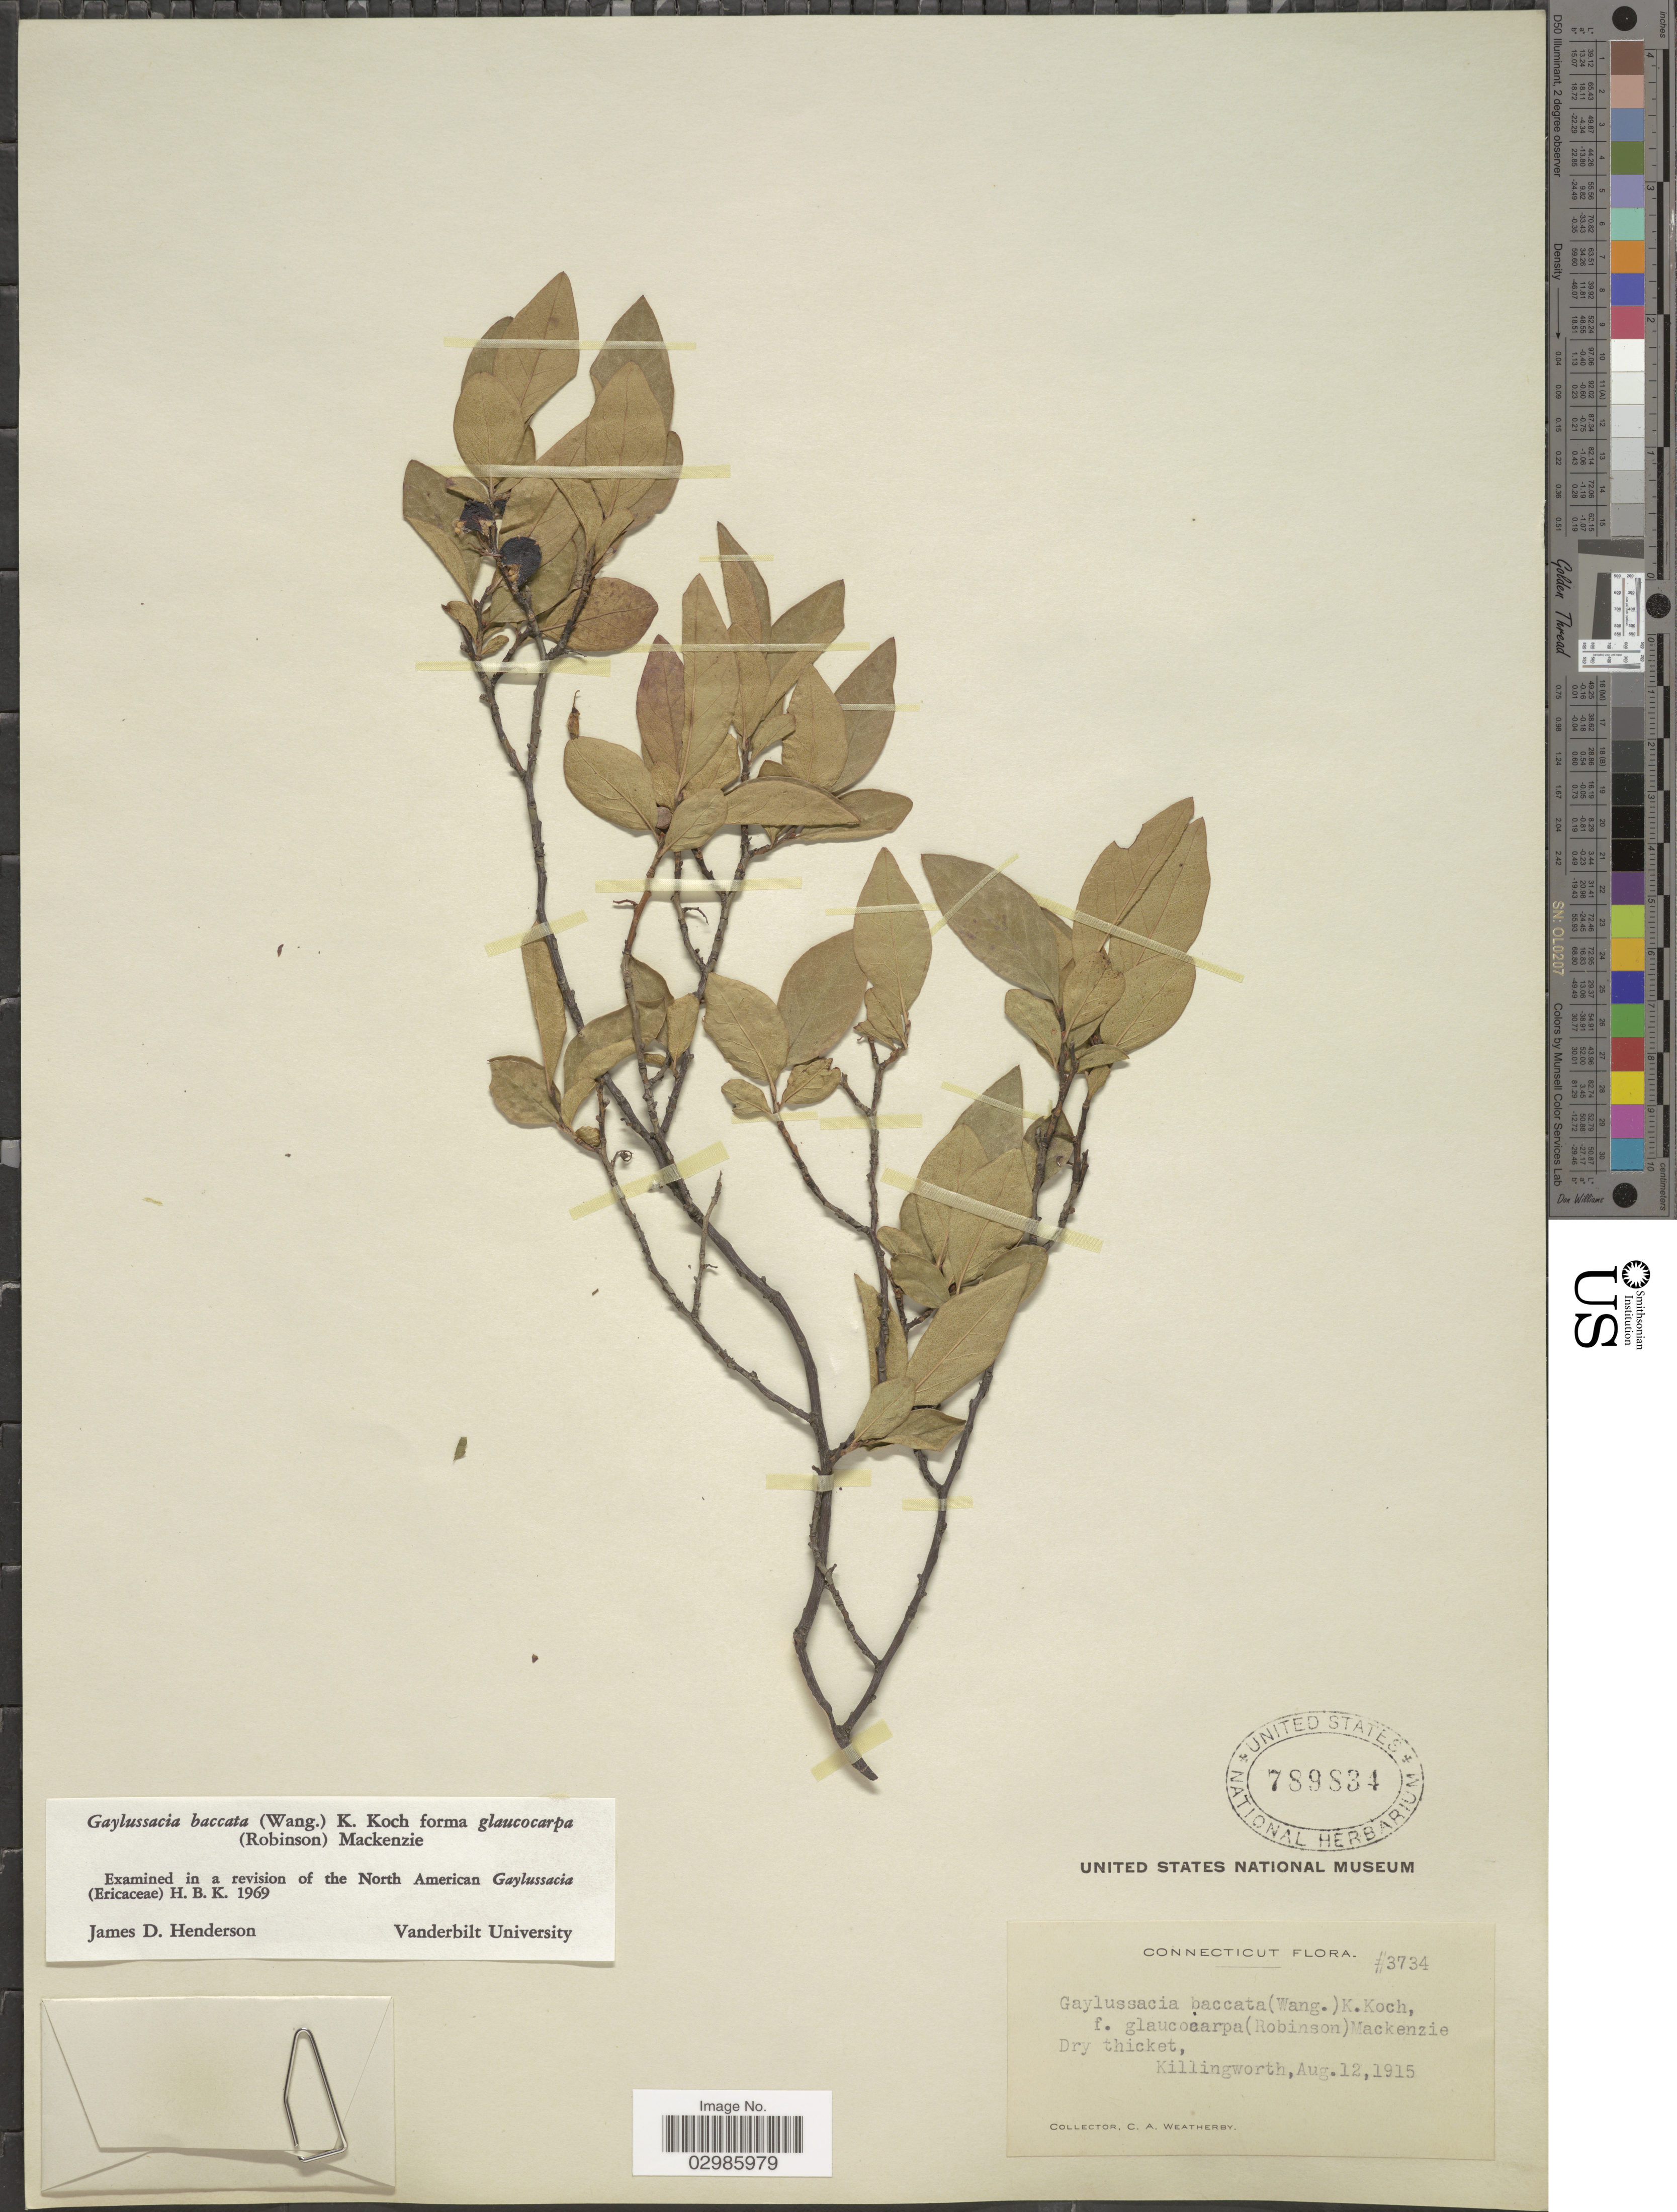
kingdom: Plantae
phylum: Tracheophyta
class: Magnoliopsida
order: Ericales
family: Ericaceae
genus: Gaylussacia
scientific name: Gaylussacia baccata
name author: (Wangenh.) K. Koch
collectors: C. A. Weatherby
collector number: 3734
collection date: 1915-08-12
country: United States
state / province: Connecticut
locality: Killingworth.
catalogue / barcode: US 789834